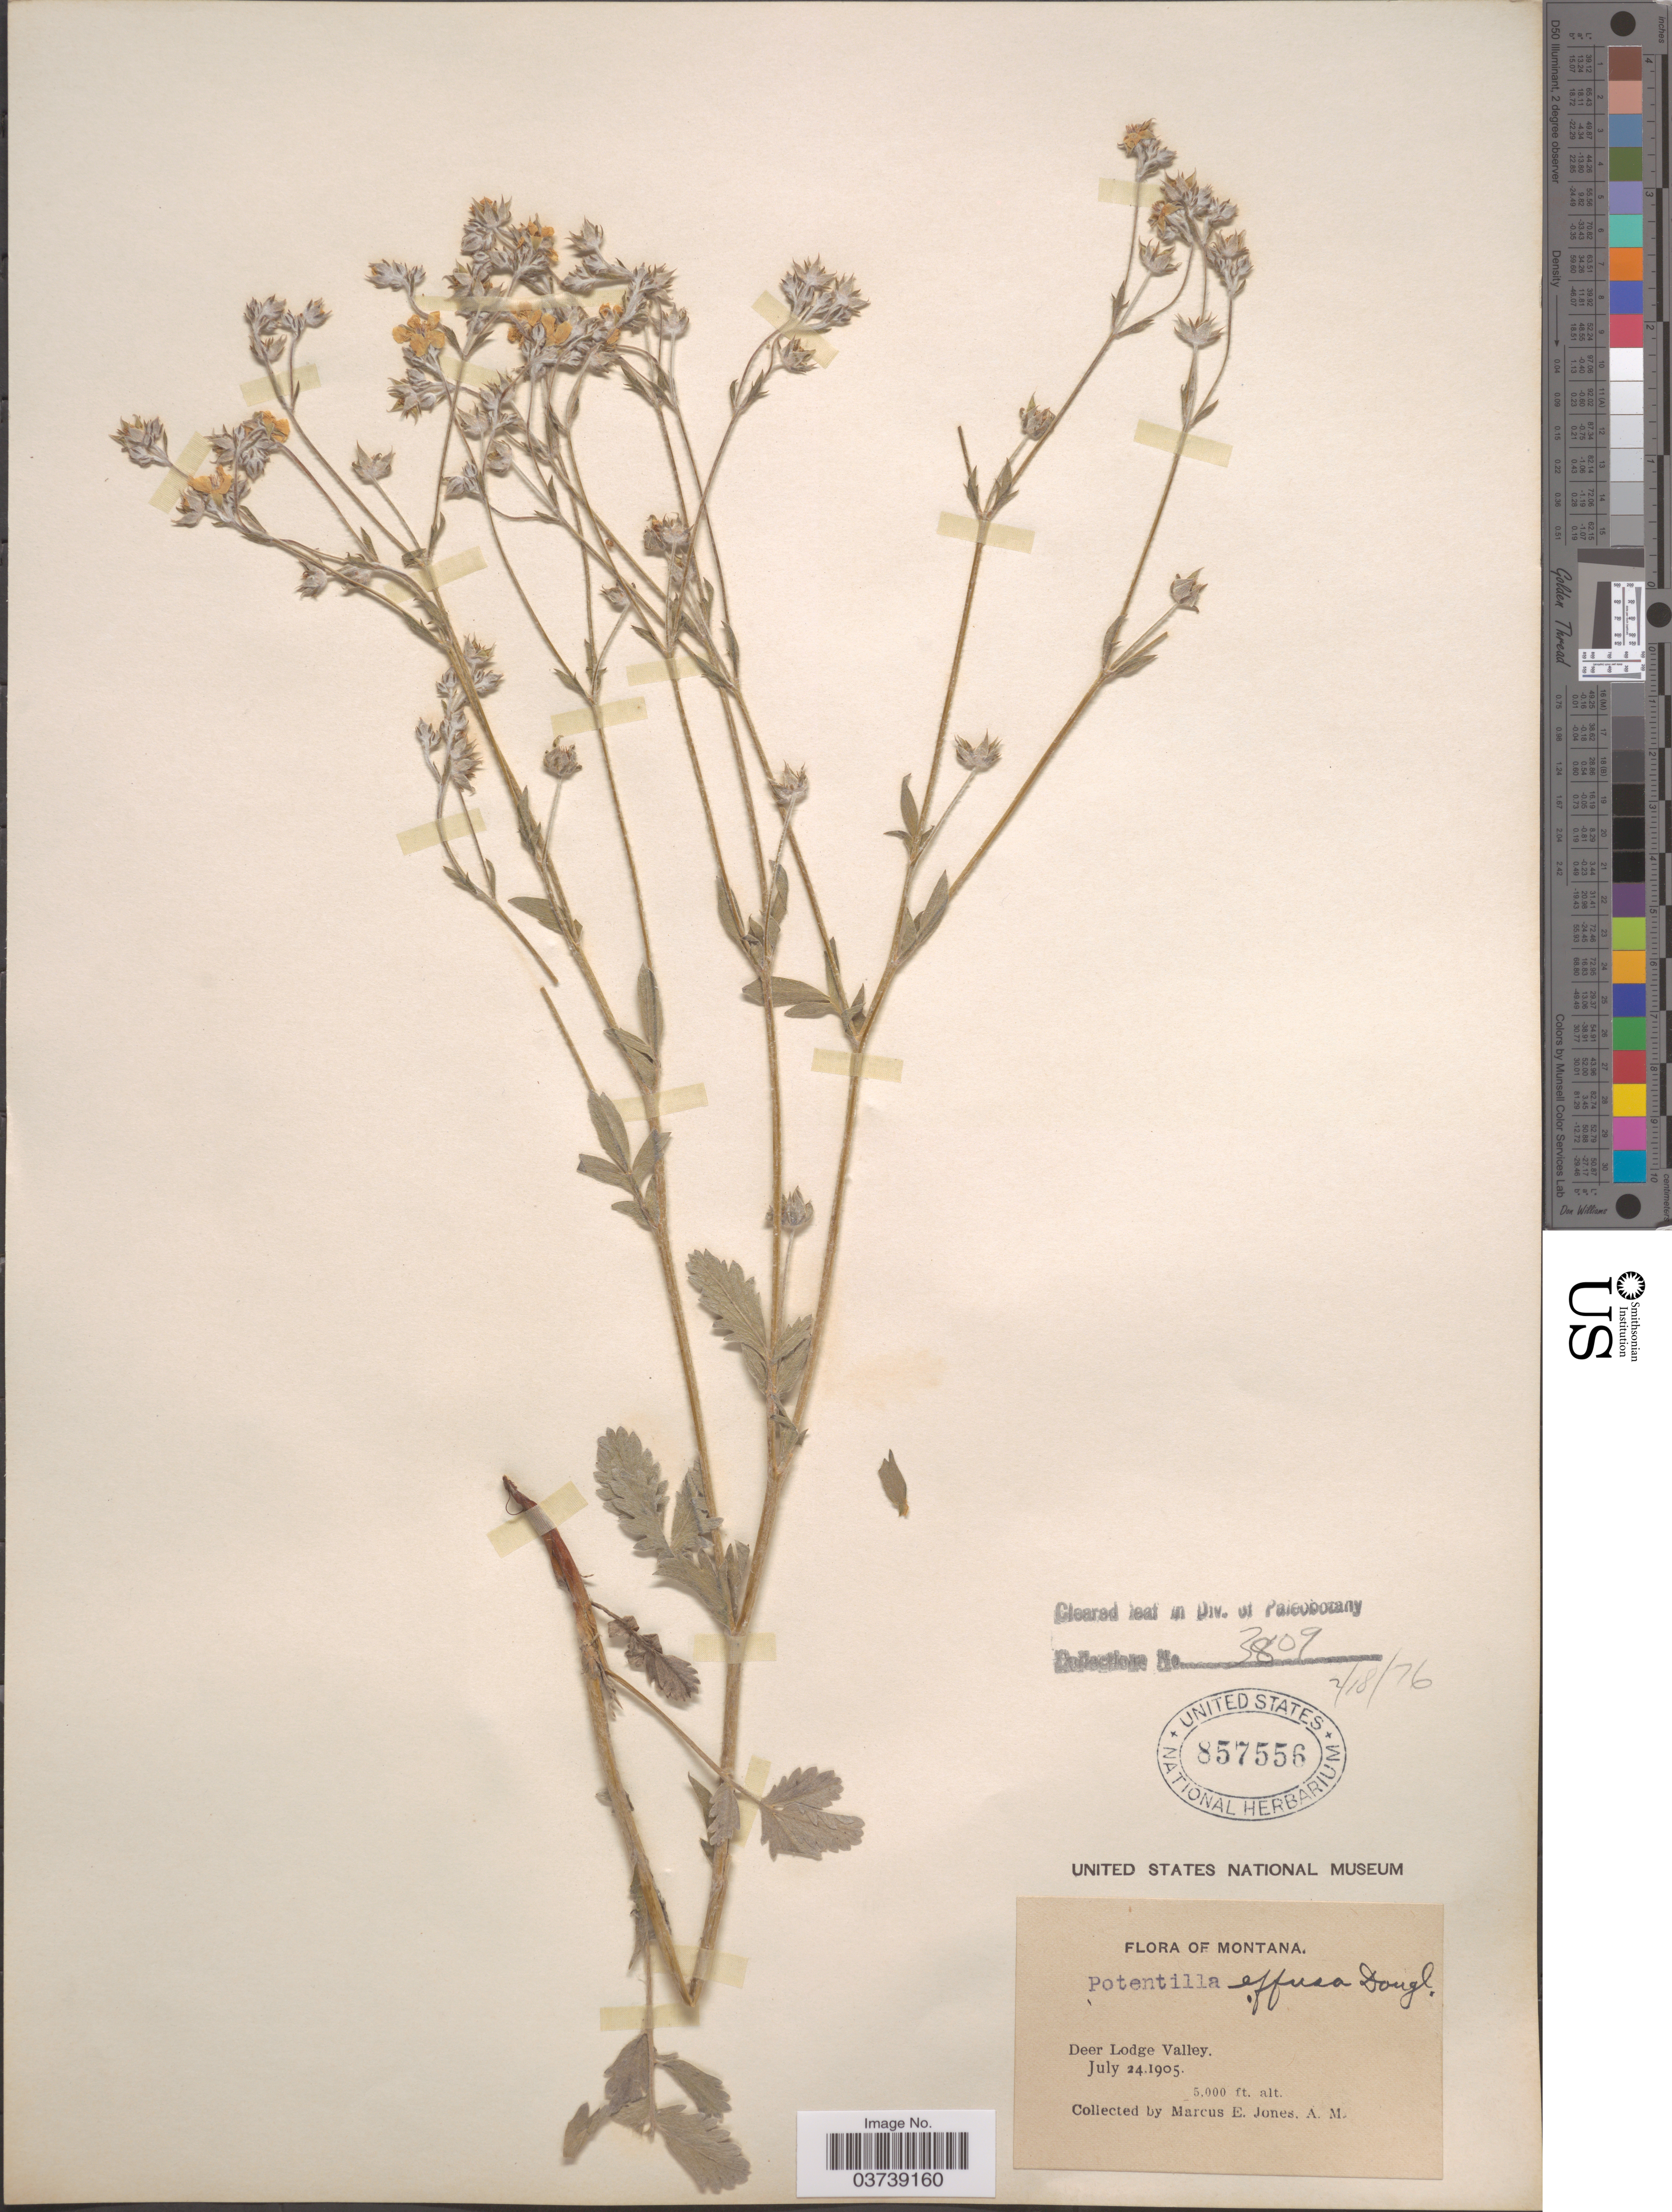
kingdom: Plantae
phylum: Tracheophyta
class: Magnoliopsida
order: Rosales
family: Rosaceae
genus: Potentilla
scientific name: Potentilla effusa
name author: Douglas ex Lehm.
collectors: M. E. Jones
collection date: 1905-07-24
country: United States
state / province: Montana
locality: Deer Lodge Valley.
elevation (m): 1524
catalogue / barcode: US 857556